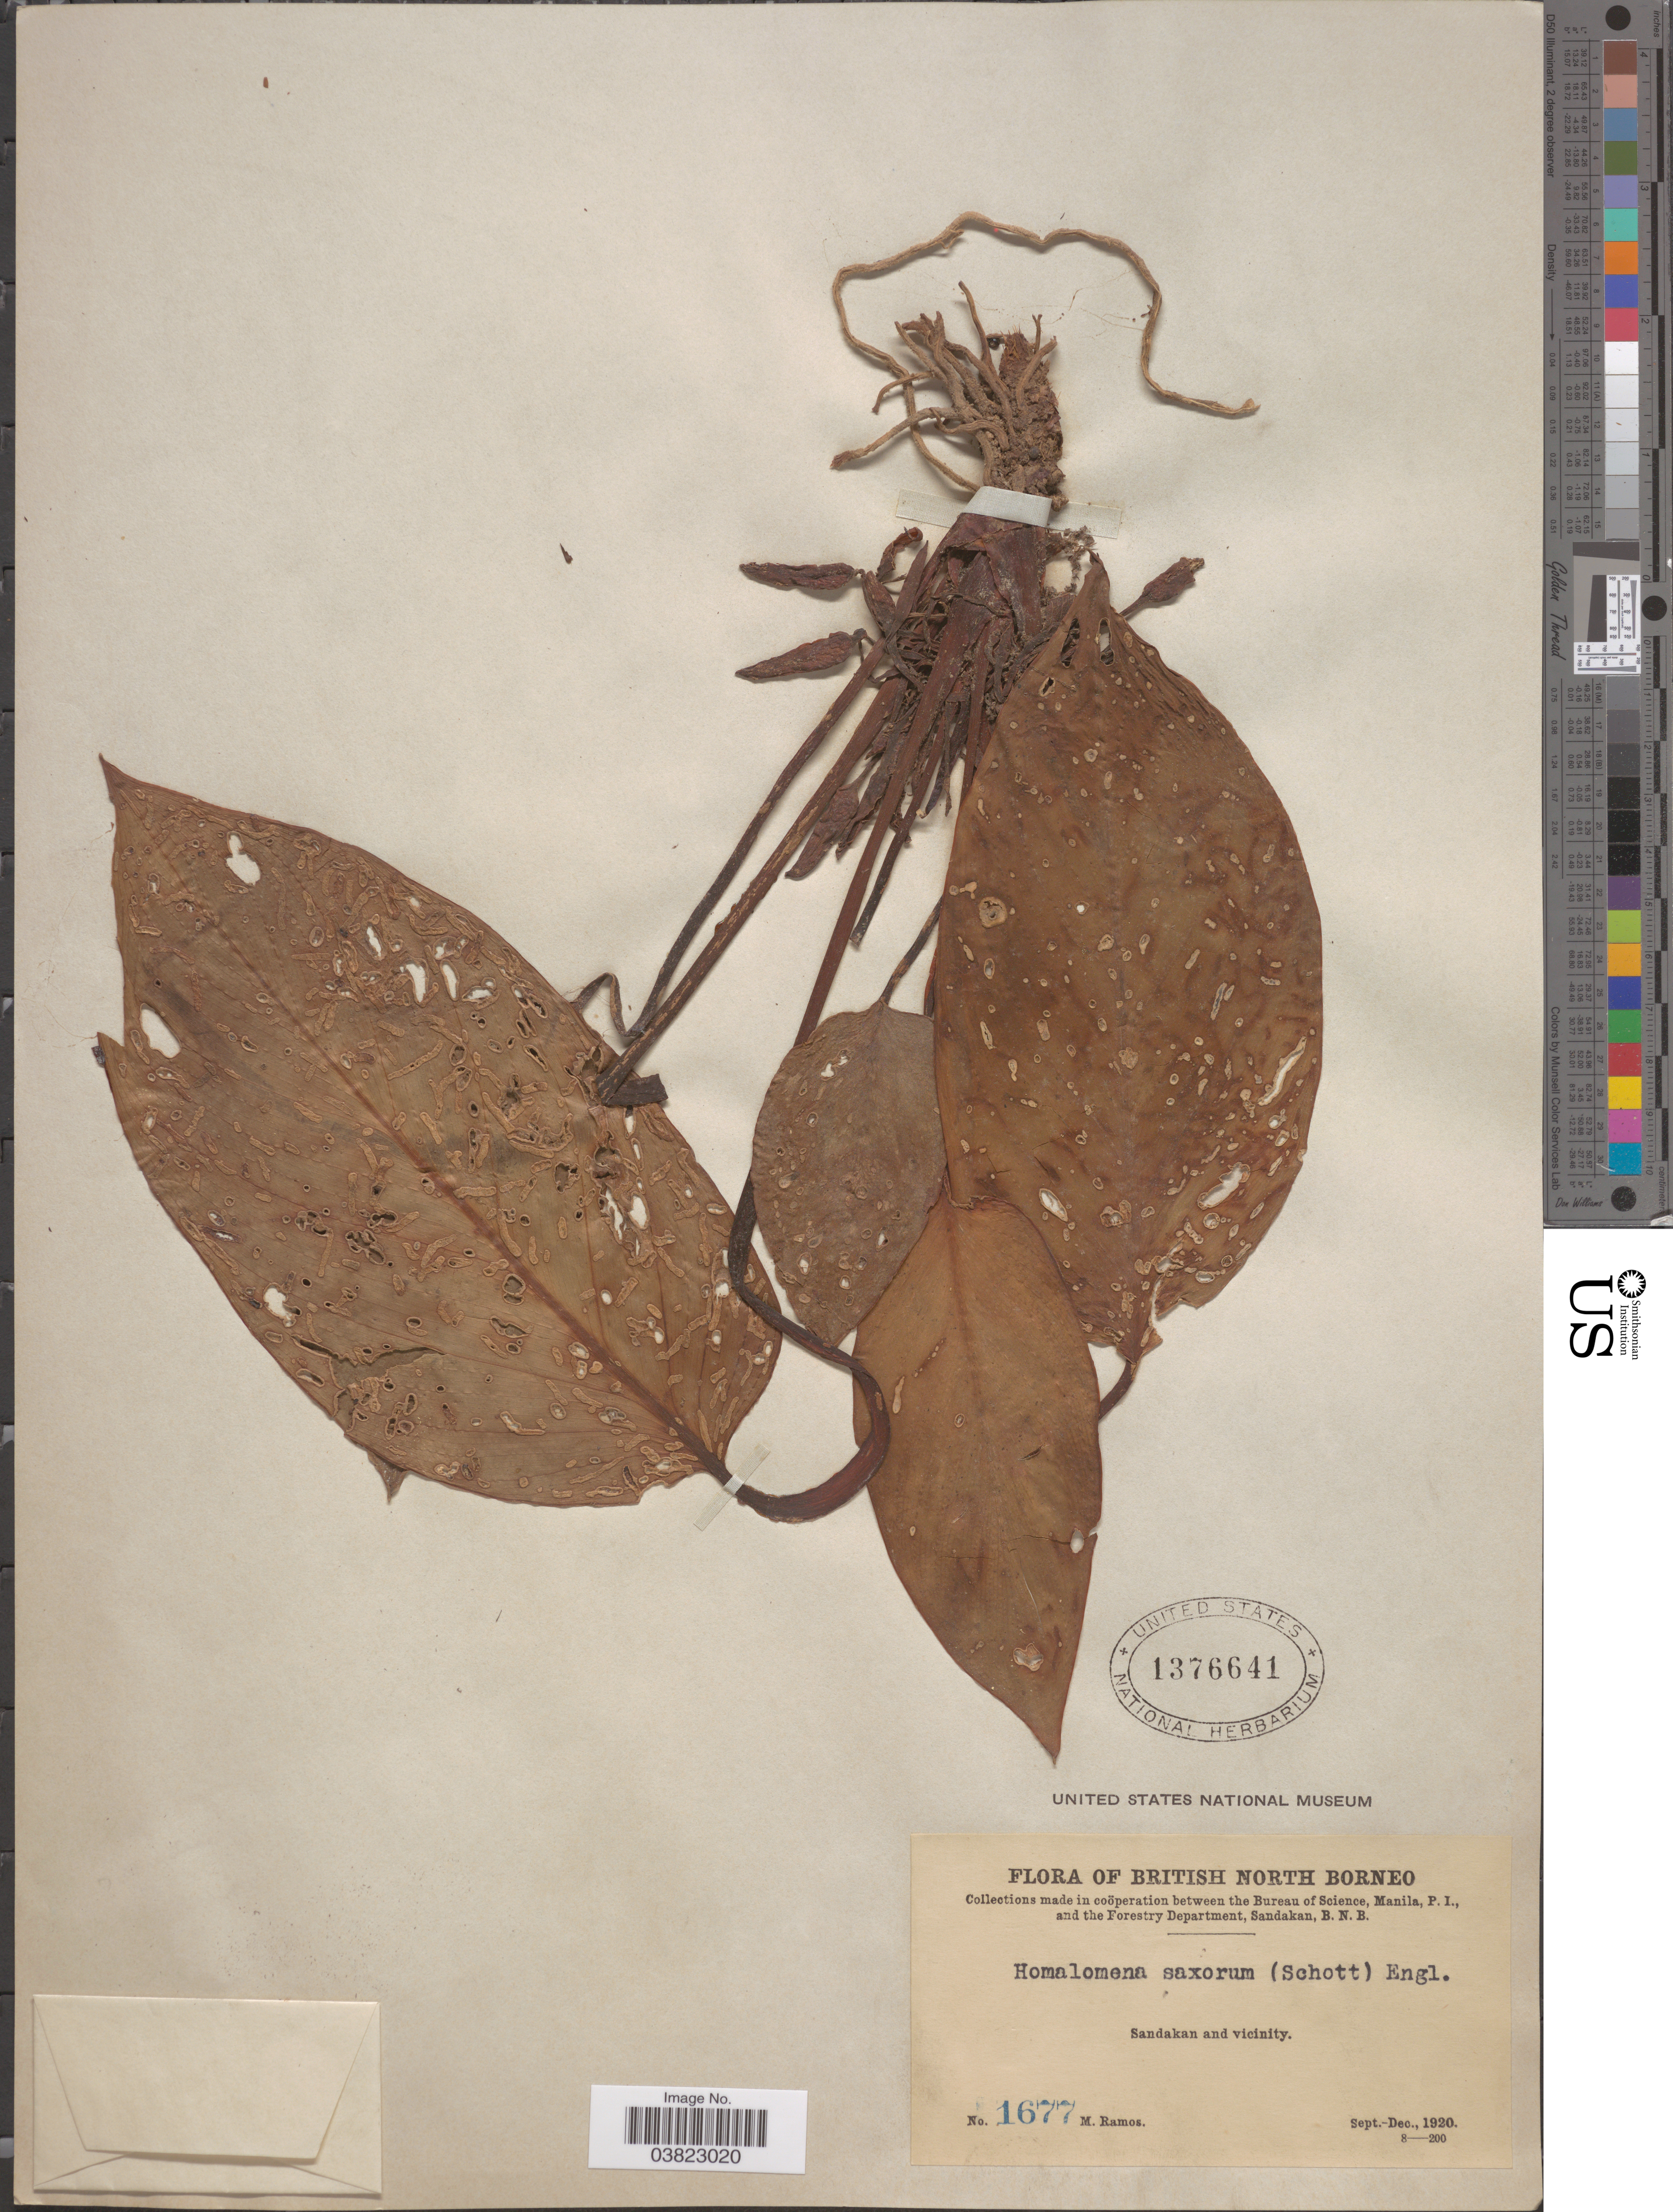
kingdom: Plantae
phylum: Tracheophyta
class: Liliopsida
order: Alismatales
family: Araceae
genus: Homalomena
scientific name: Homalomena saxorum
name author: (Schott) Engl.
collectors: M. Ramos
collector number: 1677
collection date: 1920-09/1920-12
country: Malaysia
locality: British North Borneo. Sandakan and vicinity.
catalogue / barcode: US 1376641